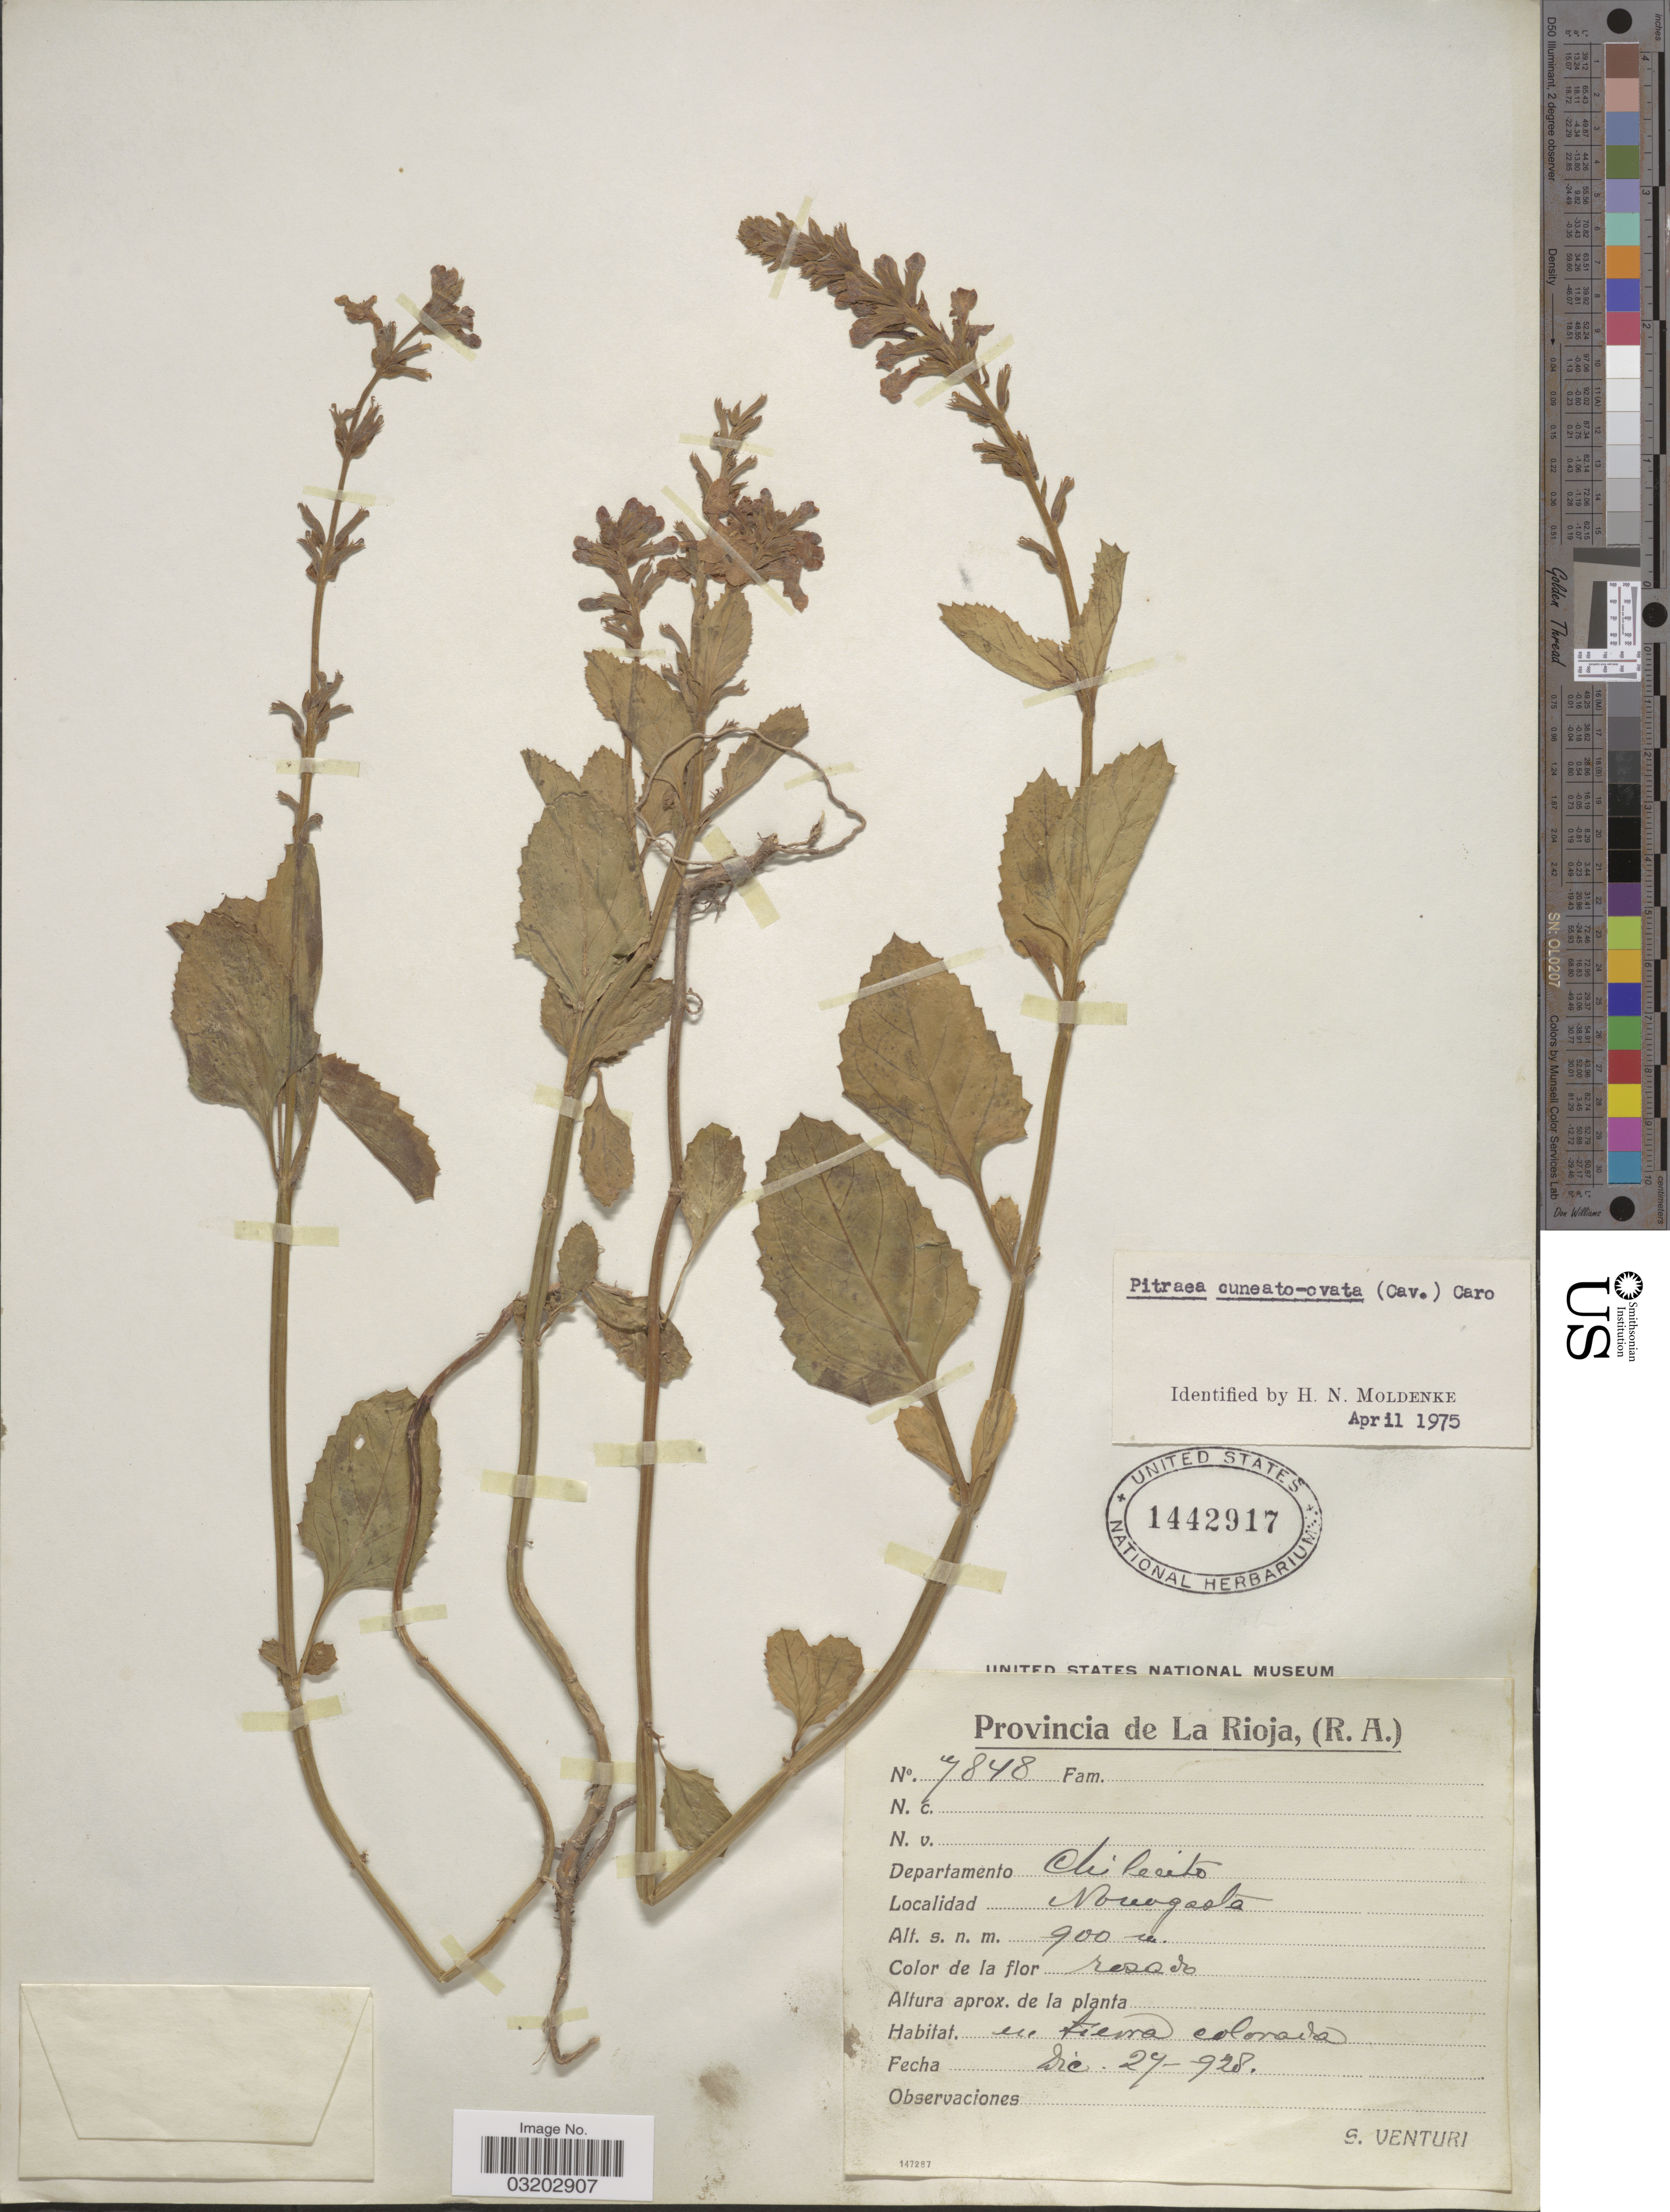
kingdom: Plantae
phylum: Tracheophyta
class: Magnoliopsida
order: Lamiales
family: Verbenaceae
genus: Pitraea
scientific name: Pitraea cuneato-ovata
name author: (Cav.) Caro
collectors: S. Venturi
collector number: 7848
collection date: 1928-12-27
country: Argentina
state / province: La Rioja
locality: Departamento Chilecito, Nonogasta.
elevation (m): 900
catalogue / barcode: US 1442917